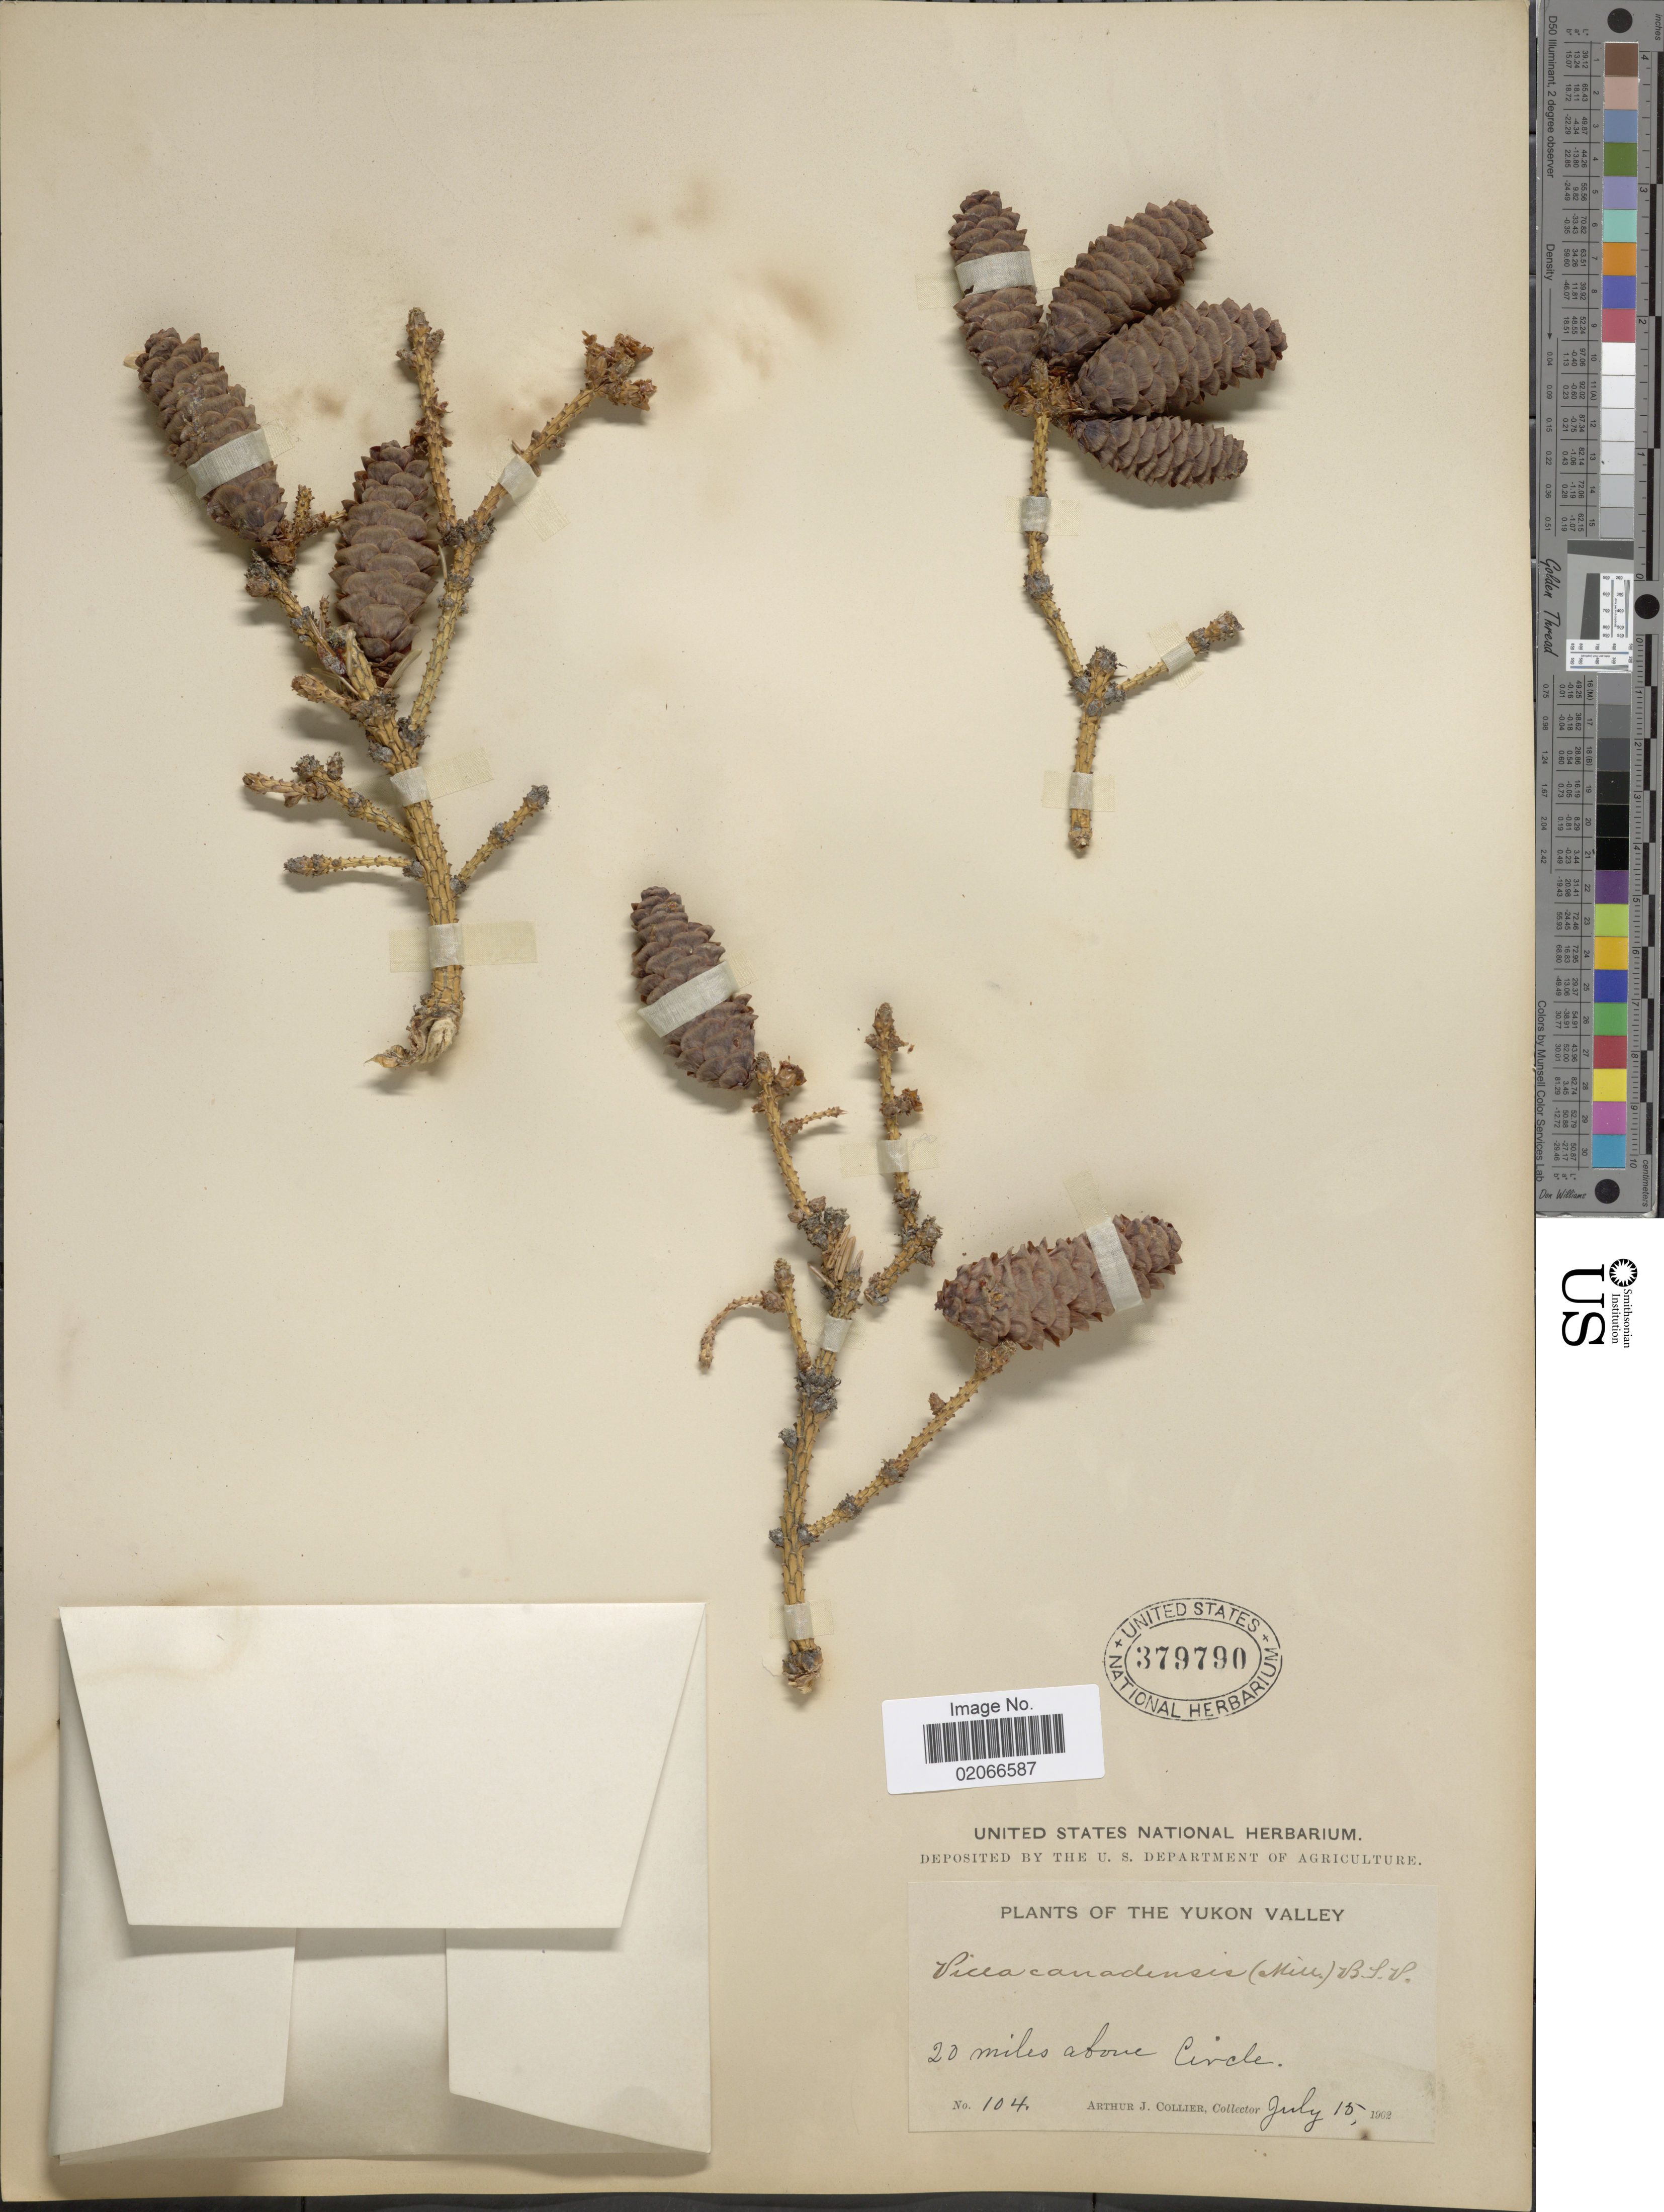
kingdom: Plantae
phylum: Tracheophyta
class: Pinopsida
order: Pinales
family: Pinaceae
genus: Picea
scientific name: Picea glauca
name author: (Moench) Voss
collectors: A. Collier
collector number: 104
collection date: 1962-07-15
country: Canada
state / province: Yukon Territory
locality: Yukon Valley, 20 miles above Circle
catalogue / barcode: US 379790